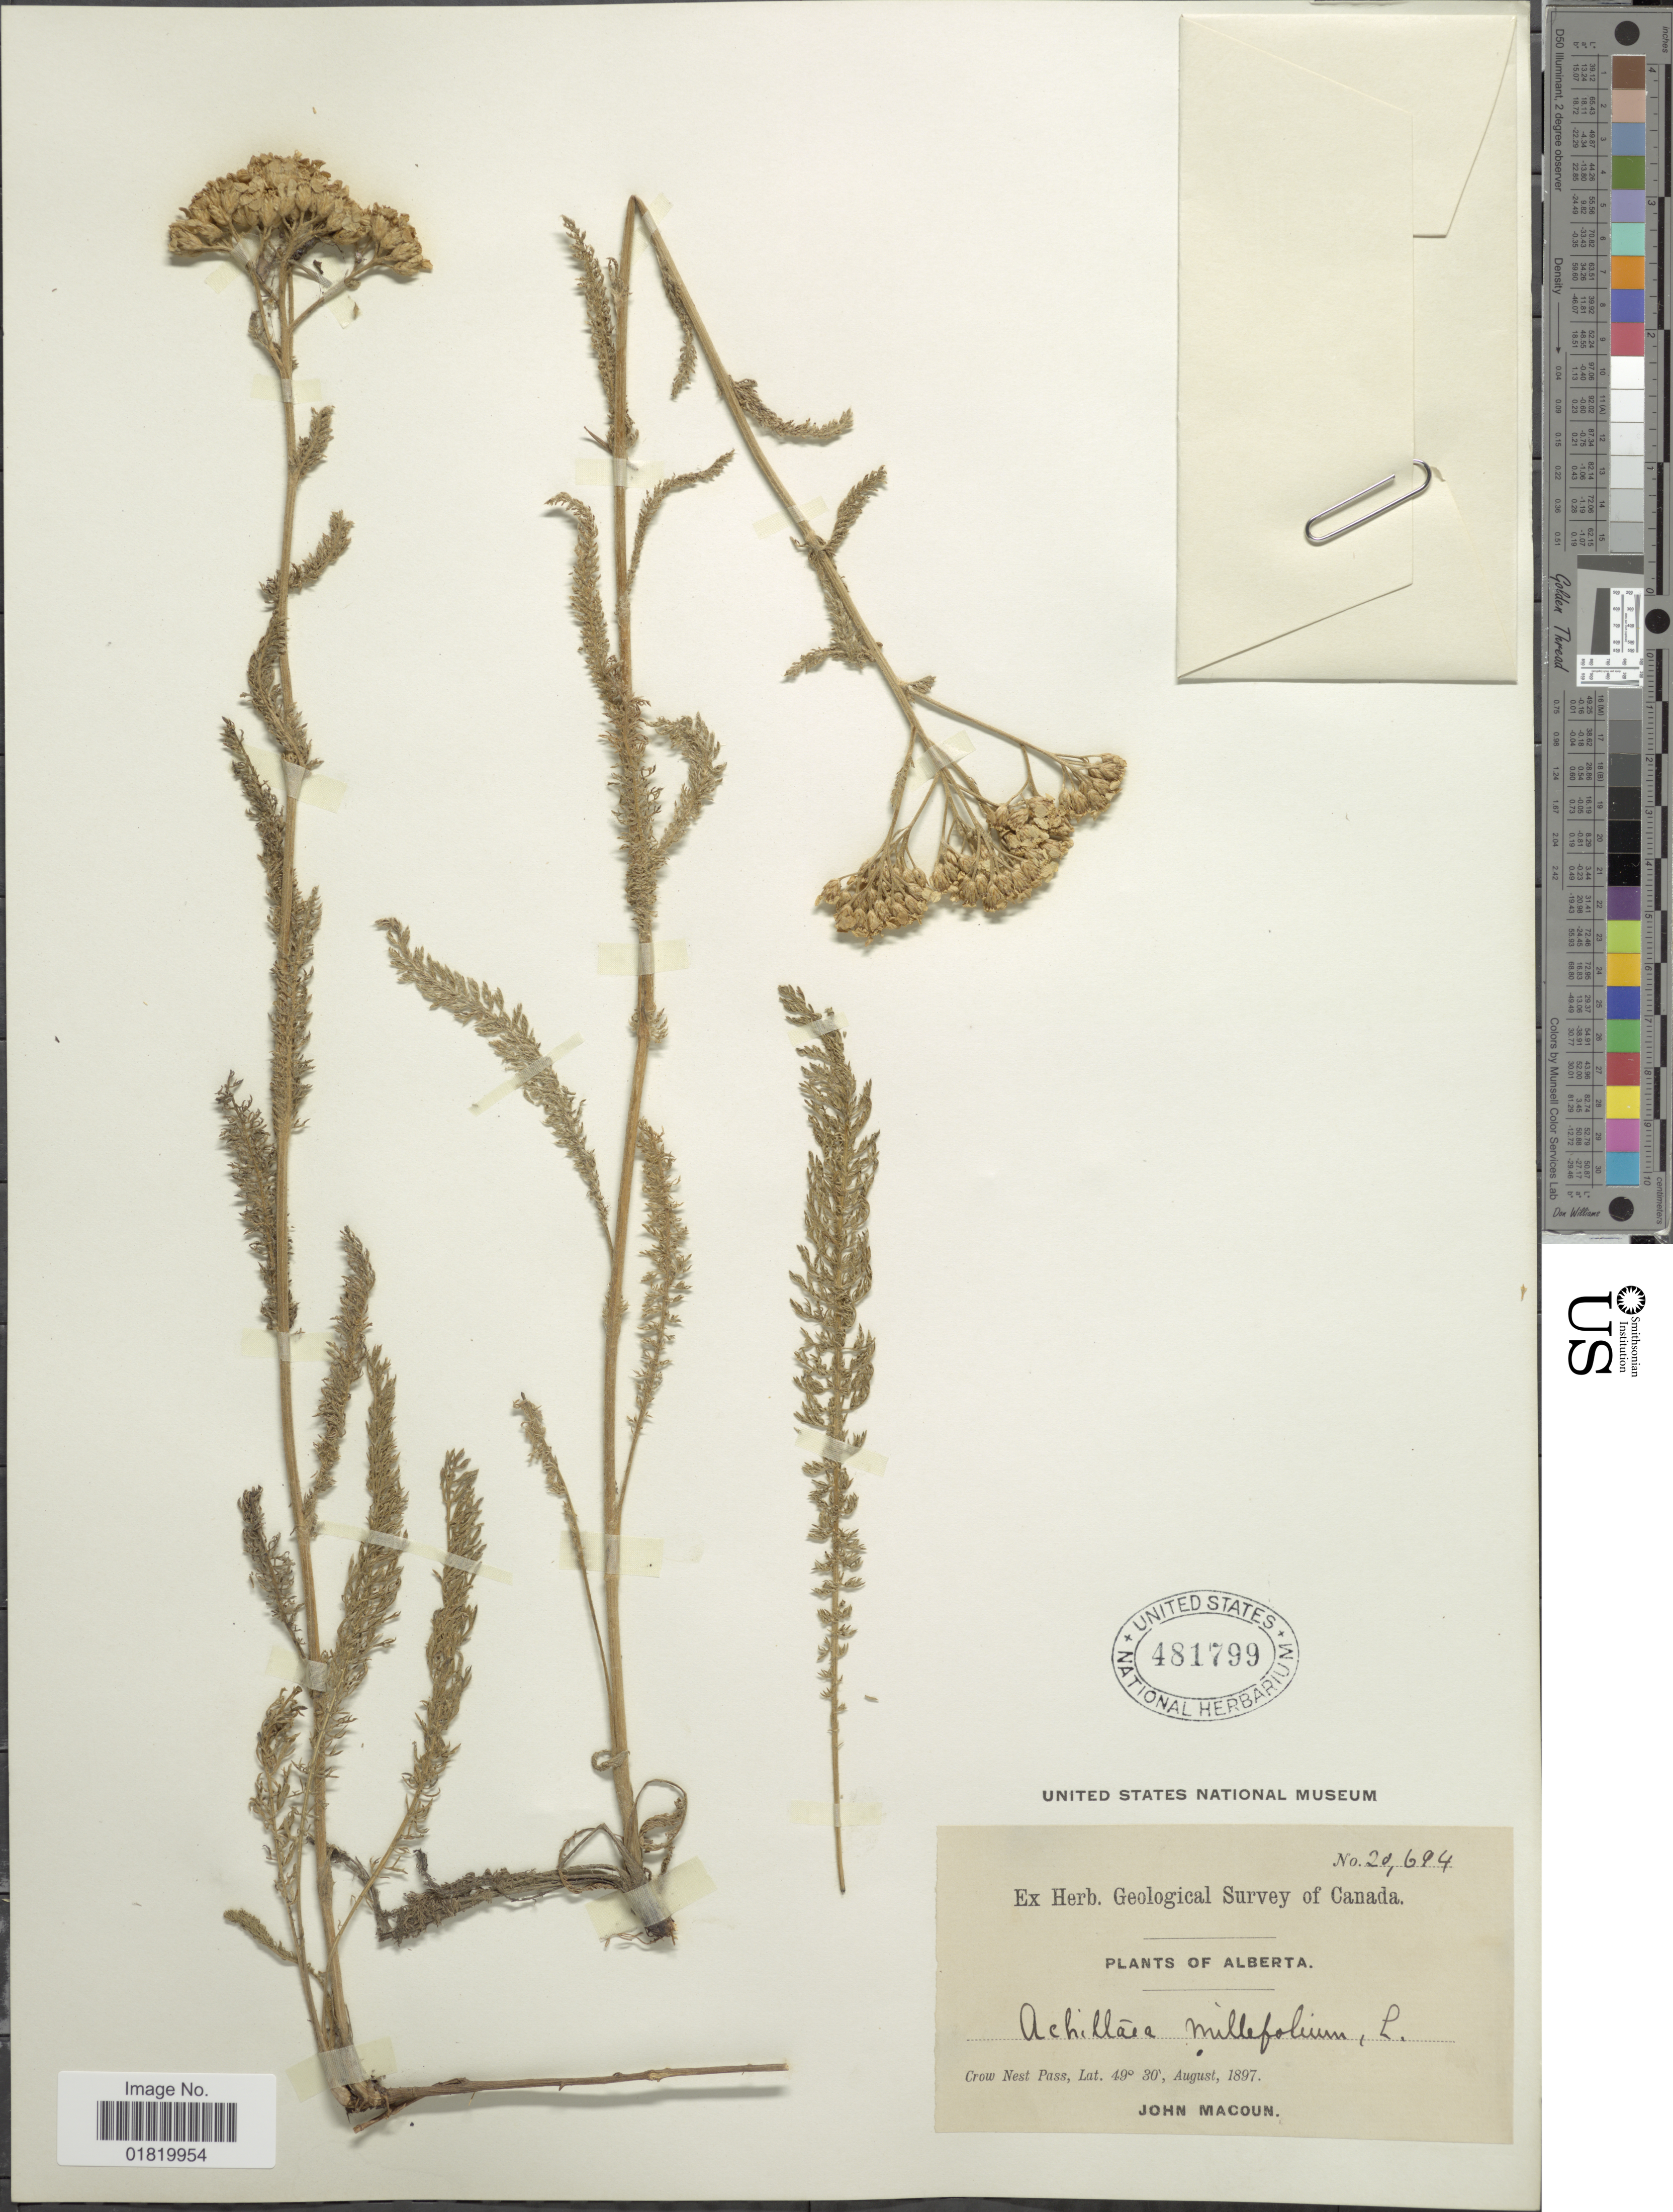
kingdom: Plantae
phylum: Tracheophyta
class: Magnoliopsida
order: Asterales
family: Asteraceae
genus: Achillea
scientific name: Achillea lanulosa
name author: Nutt.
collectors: J. Macoun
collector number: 20694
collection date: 1897-08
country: Canada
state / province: Alberta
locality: Crow Nest Pass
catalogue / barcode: US 481799